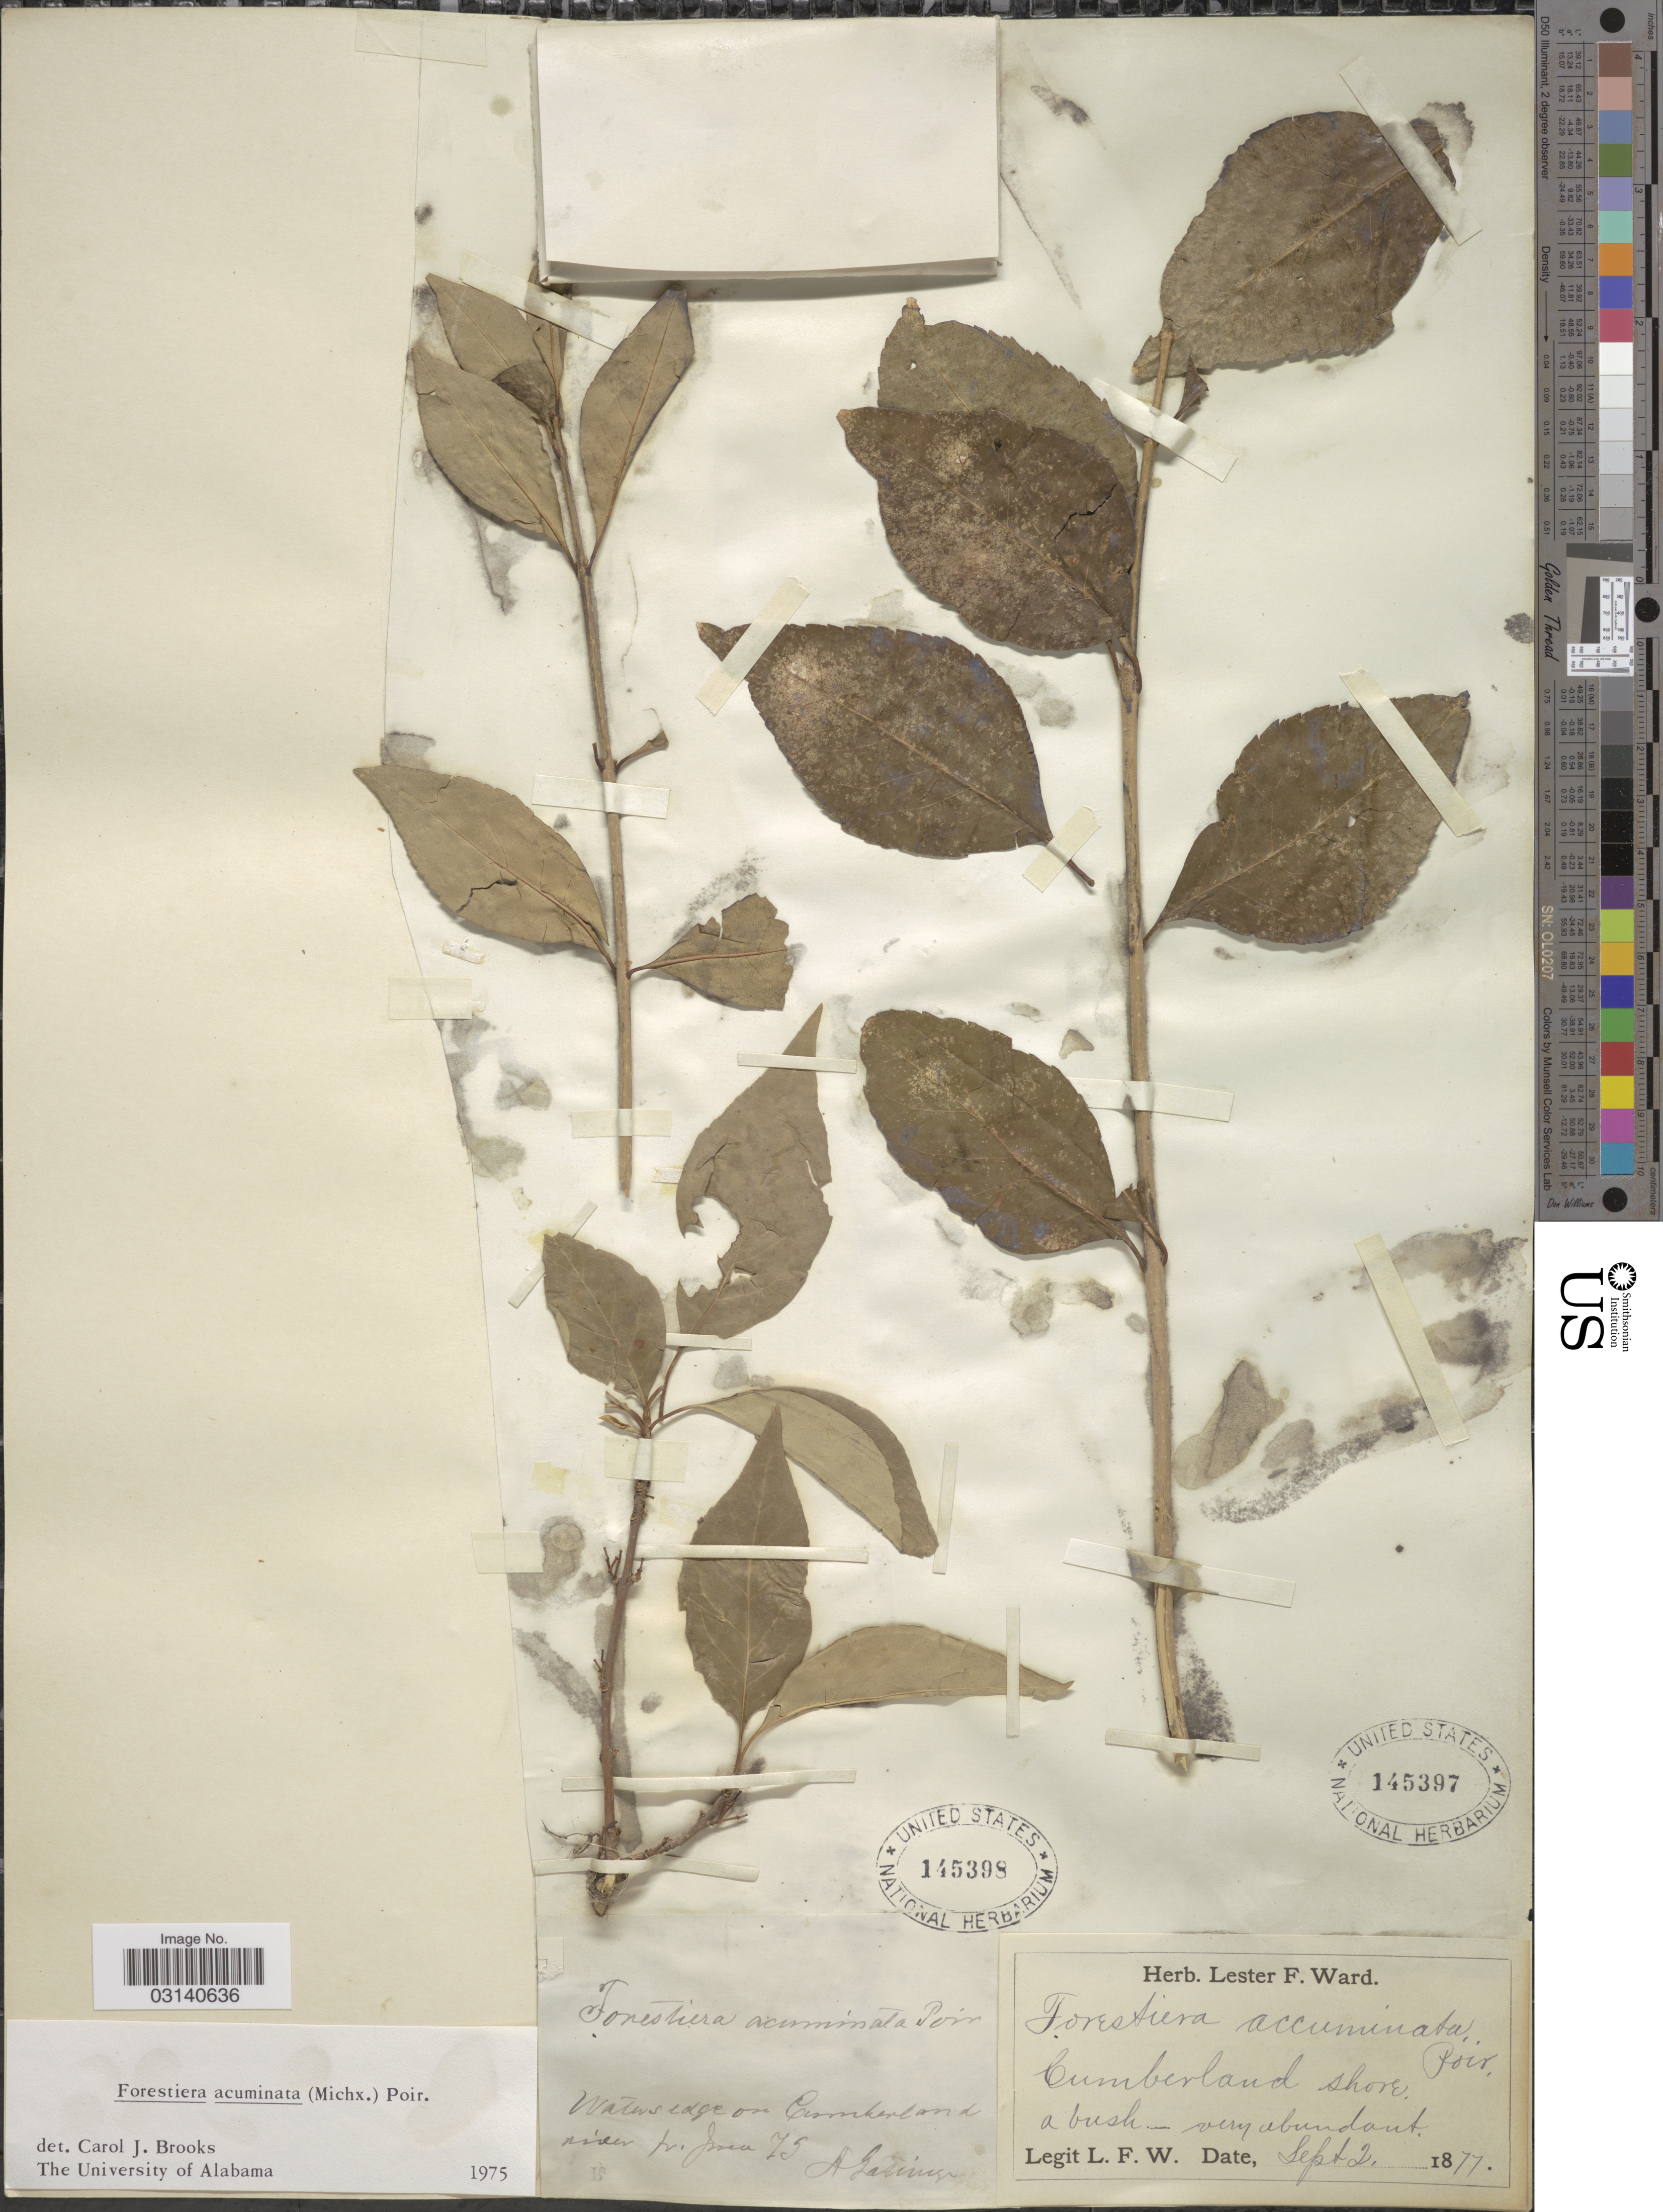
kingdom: Plantae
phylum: Tracheophyta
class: Magnoliopsida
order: Lamiales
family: Oleaceae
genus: Forestiera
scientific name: Forestiera acuminata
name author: (Michx.) Poir.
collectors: L. F. Ward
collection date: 1877-09-02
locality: Cumberland shore.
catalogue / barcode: US 145397-2